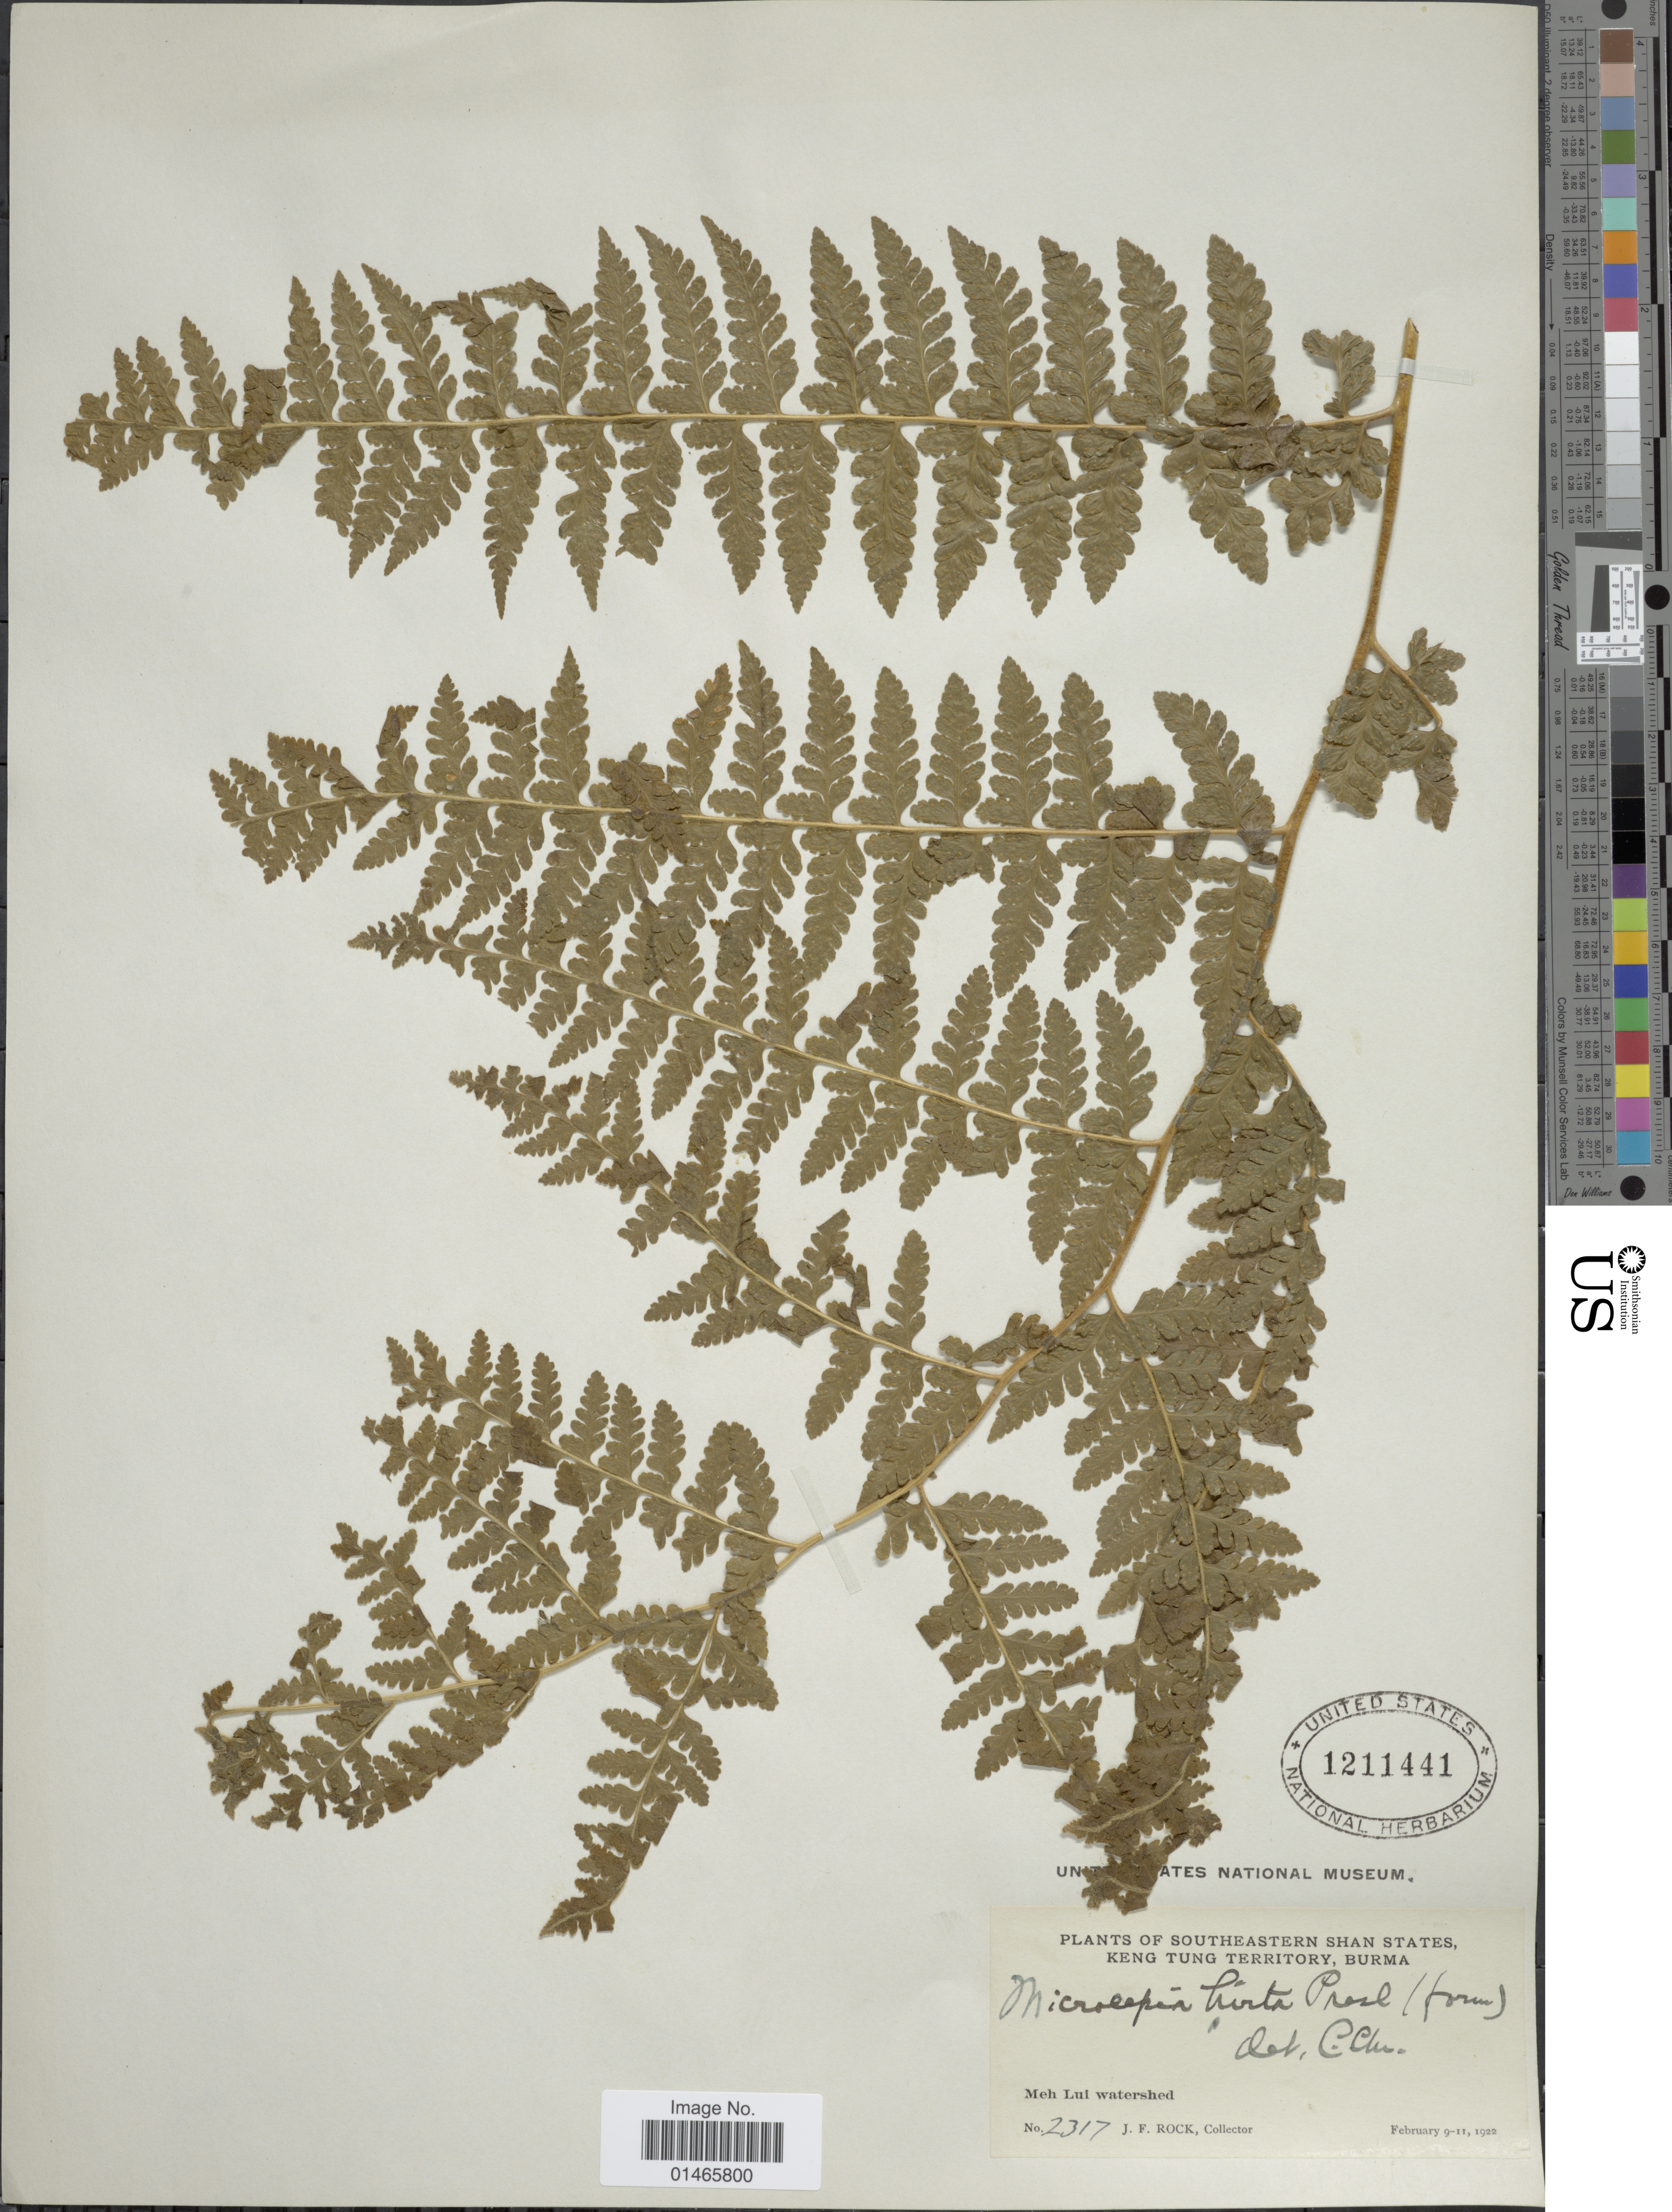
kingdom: Plantae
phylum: Tracheophyta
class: Polypodiopsida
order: Polypodiales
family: Dennstaedtiaceae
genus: Microlepia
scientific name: Microlepia speluncae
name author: (L.) T. Moore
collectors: J. Rock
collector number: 2317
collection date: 1922-02-09/1922-02-11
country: Myanmar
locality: Southeastern Shan States, Keng Tung Territory, Burma, Mah Lui watershed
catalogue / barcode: US 1211441